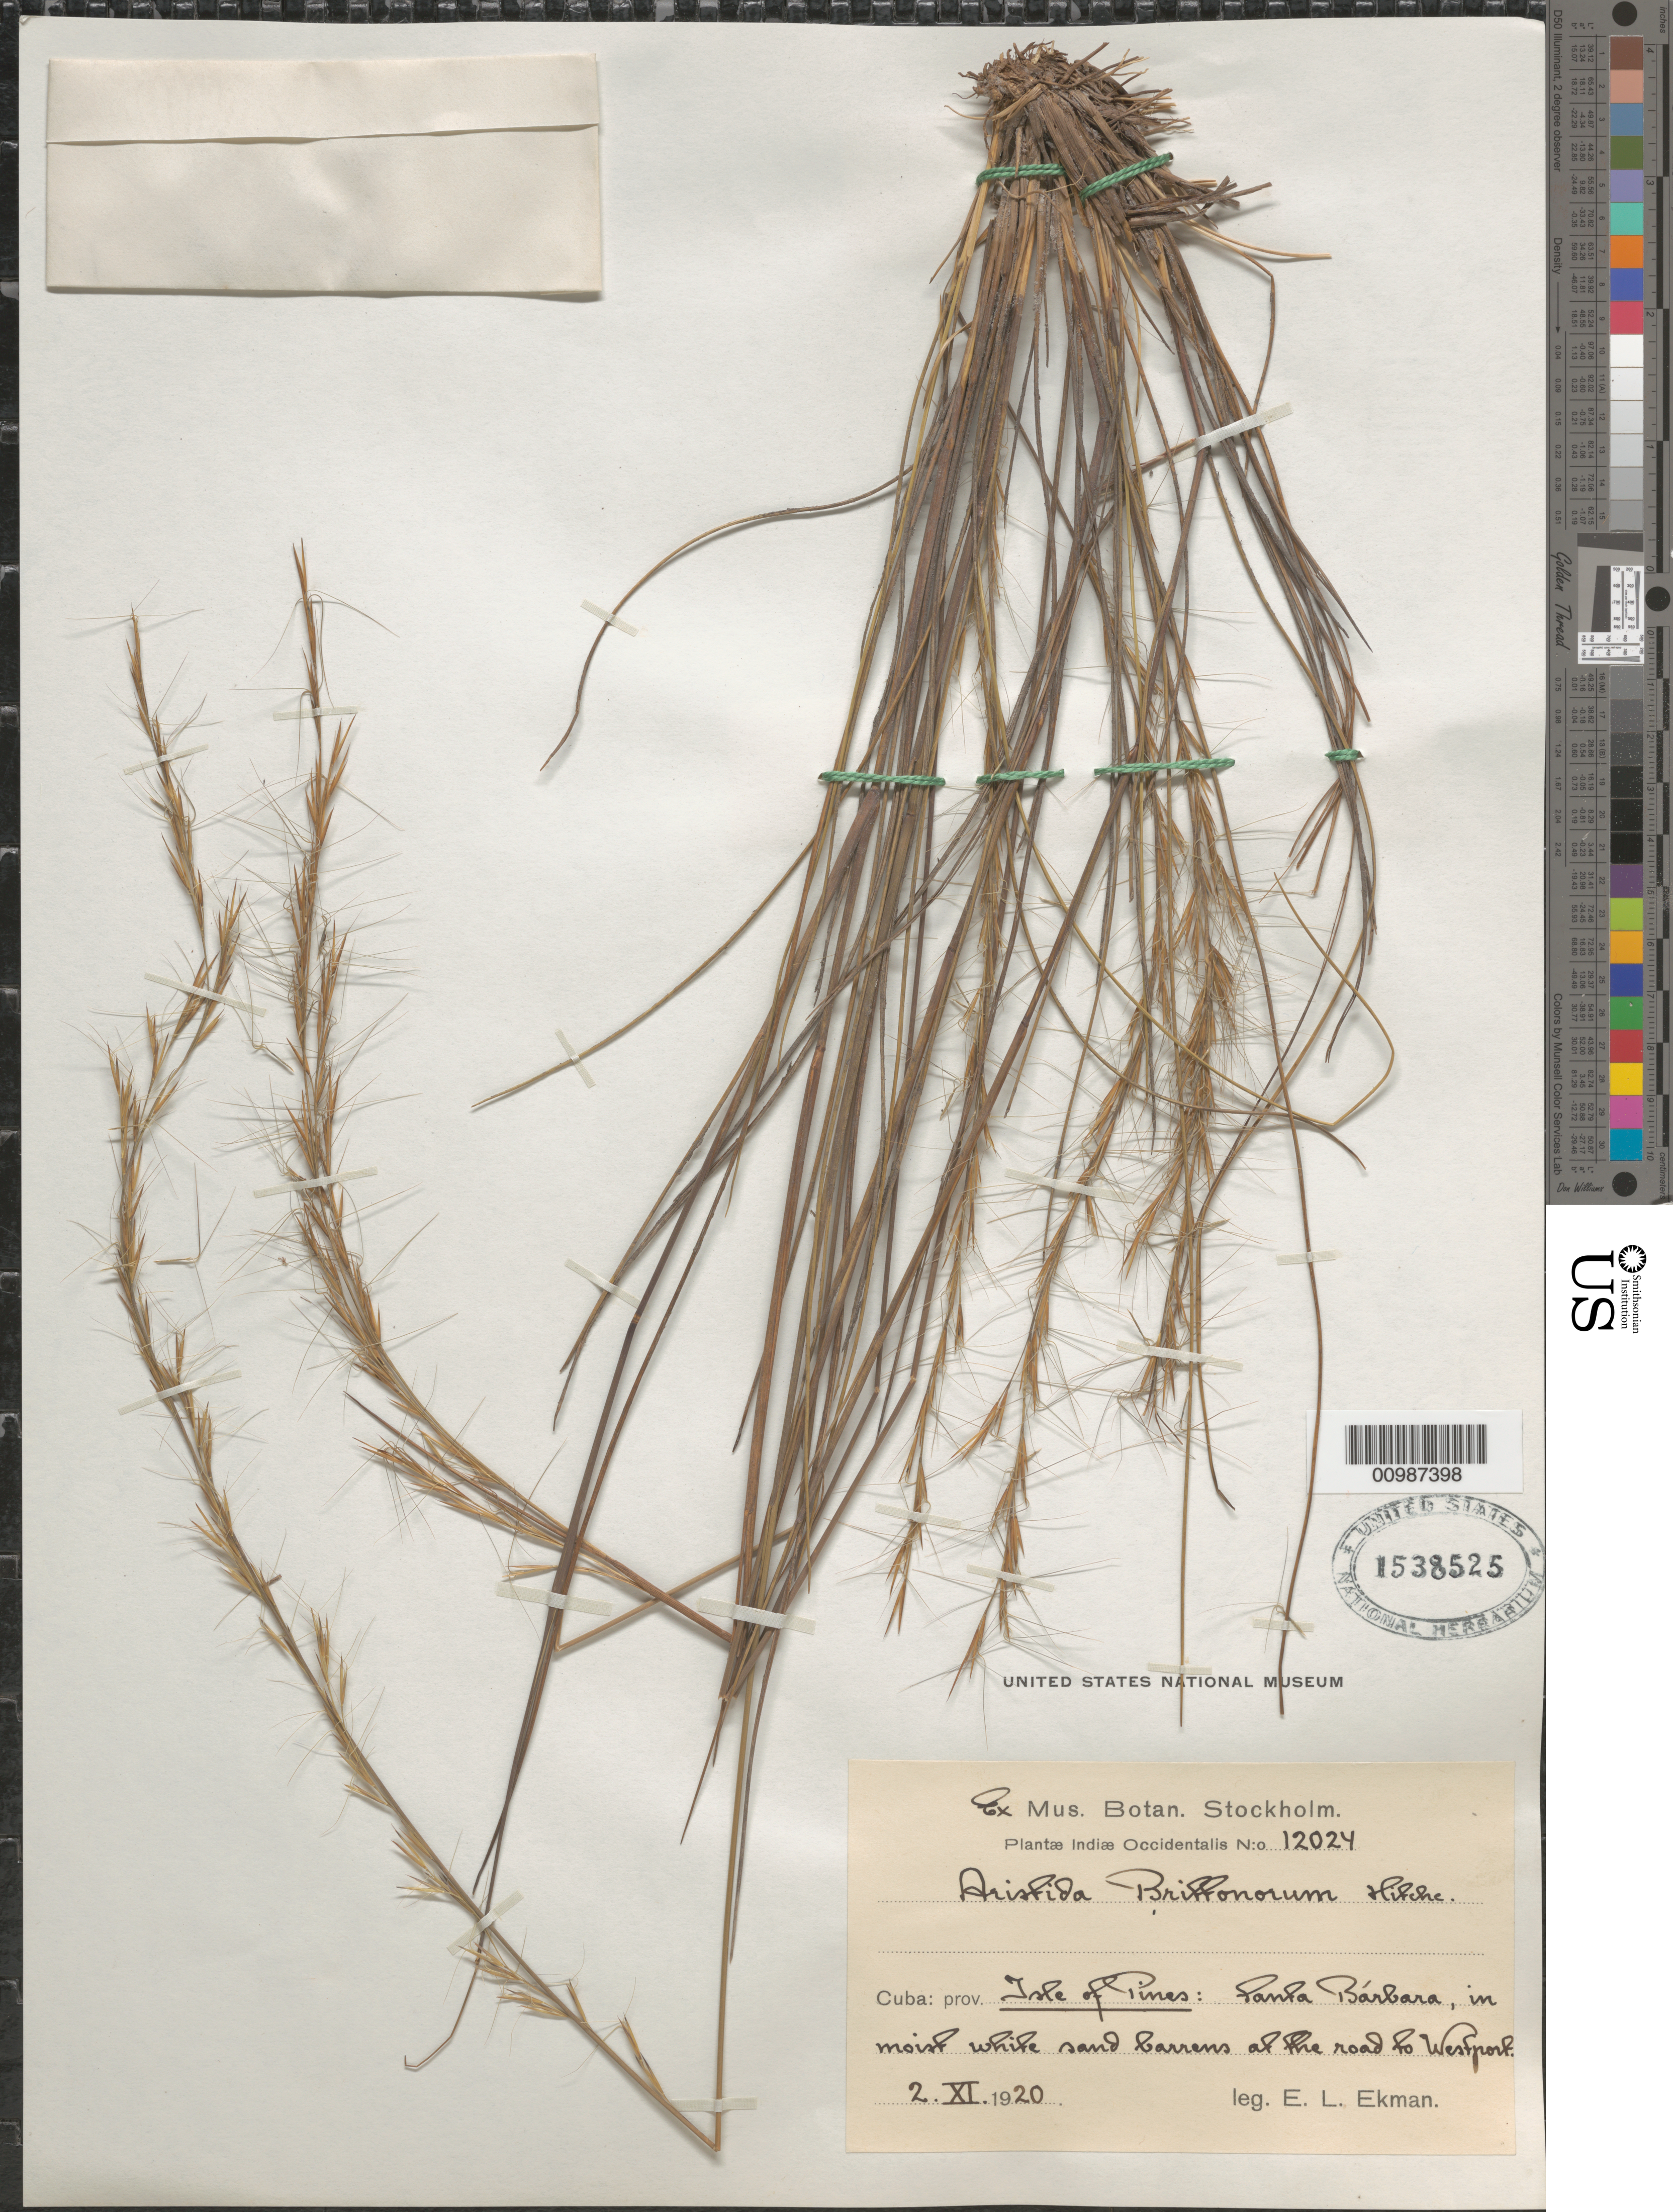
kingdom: Plantae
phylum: Tracheophyta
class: Liliopsida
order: Poales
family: Poaceae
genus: Aristida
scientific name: Aristida brittonorum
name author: Hitchc.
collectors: E. L. Ekman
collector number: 12024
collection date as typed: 02 Nov 1920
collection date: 1920-11-02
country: Cuba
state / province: Isla de la Juventud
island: Isla de la Juventud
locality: [Isle of Pines], Santa Barbara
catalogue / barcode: US 1538525